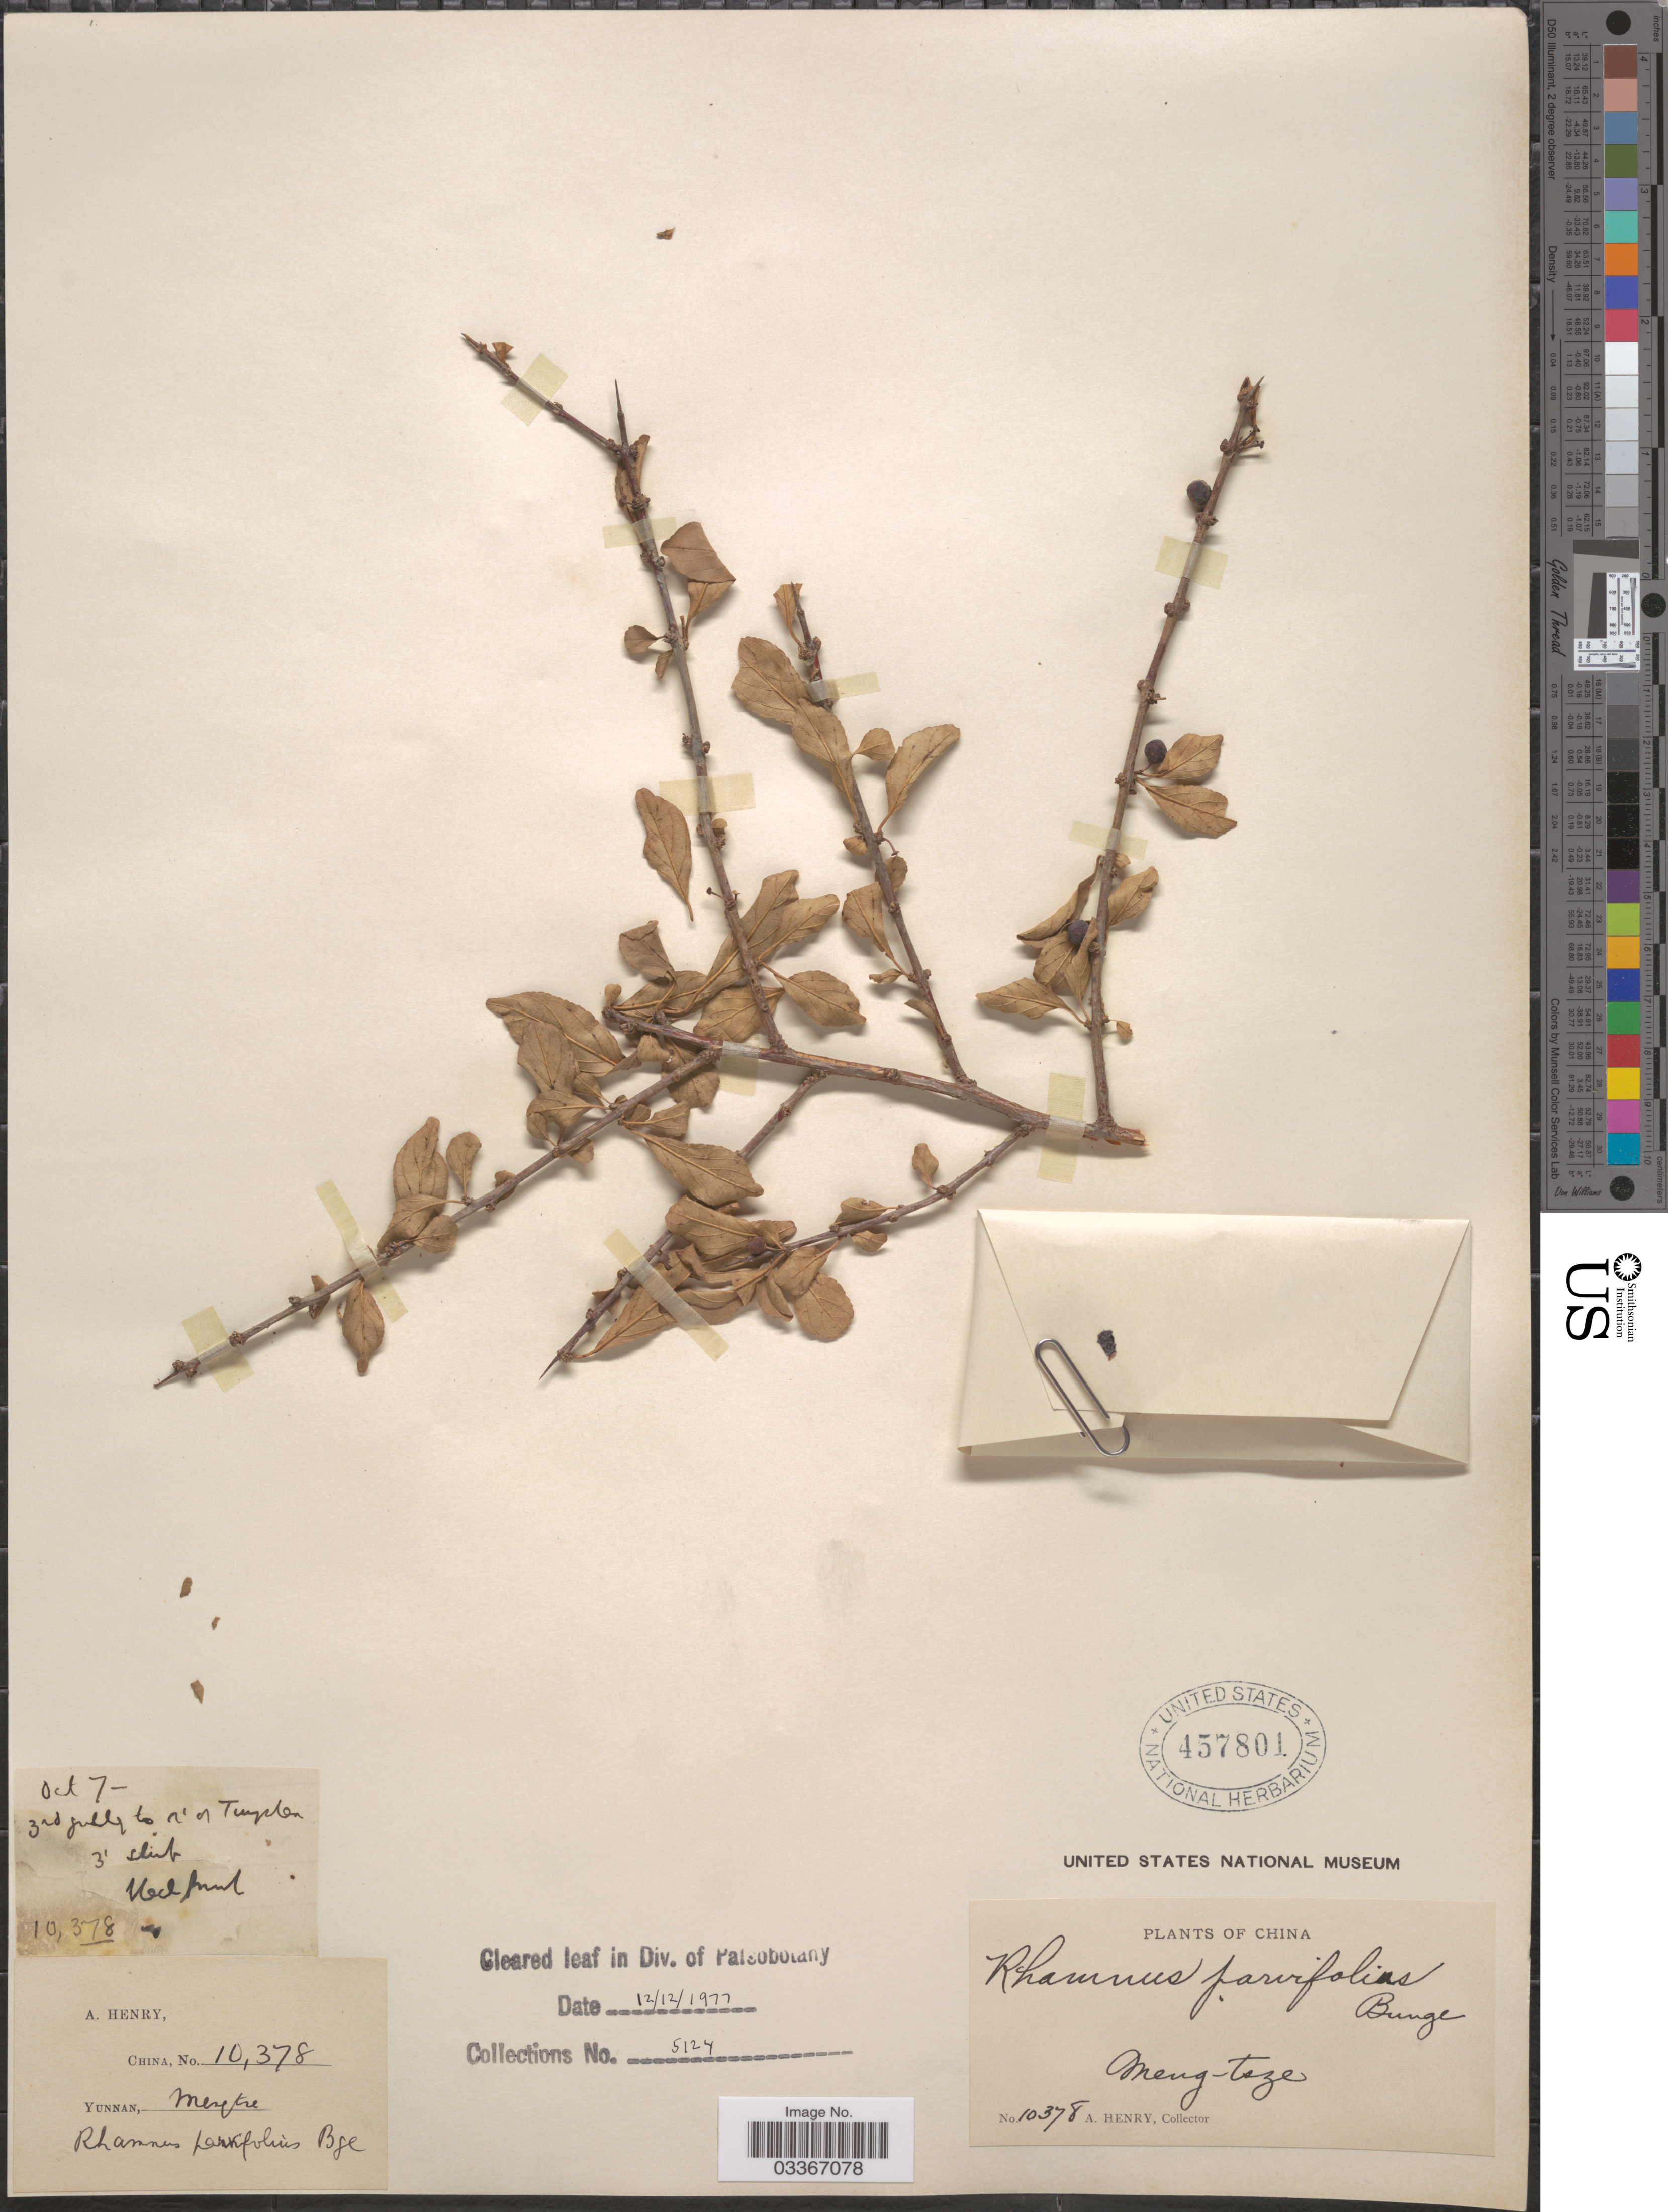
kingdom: Plantae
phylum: Tracheophyta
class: Magnoliopsida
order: Rosales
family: Rhamnaceae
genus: Rhamnus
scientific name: Rhamnus parvifolia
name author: Bunge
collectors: A. Henry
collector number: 10378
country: China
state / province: Yunnan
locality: Meng-tze. To n'of Tempten. [unsure placement]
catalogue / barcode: US 457801